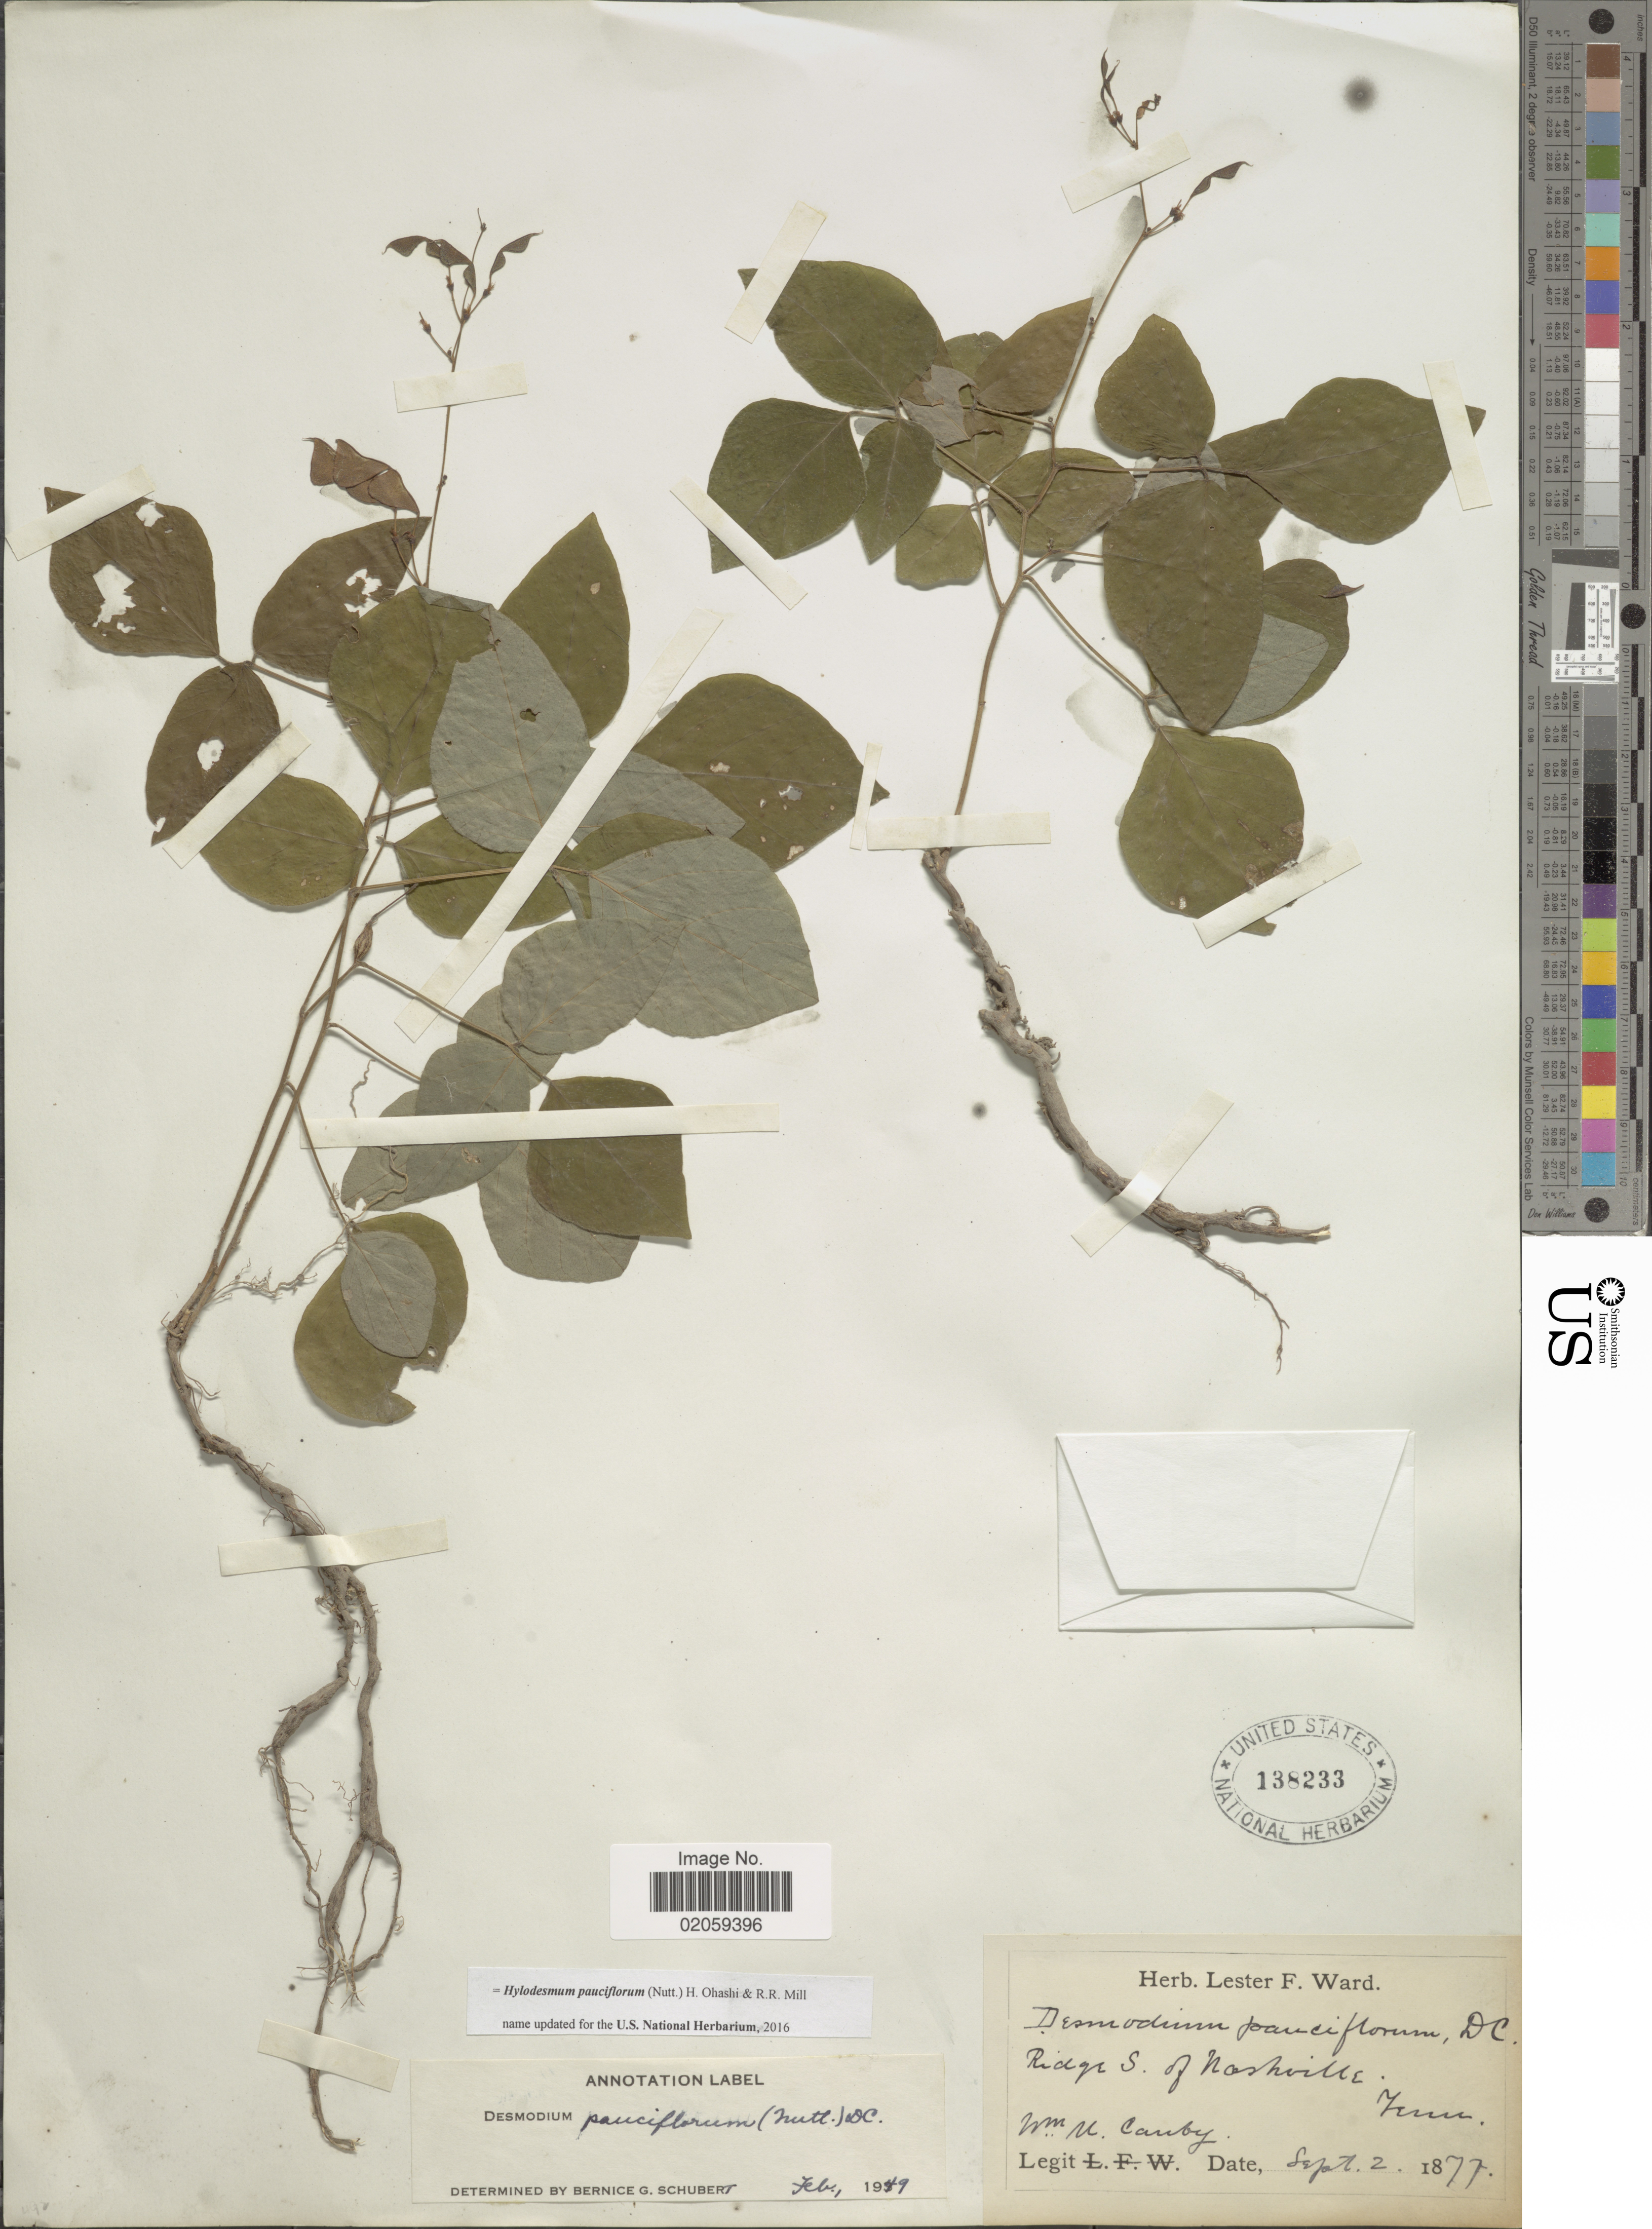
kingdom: Plantae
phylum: Tracheophyta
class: Magnoliopsida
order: Fabales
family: Fabaceae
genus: Hylodesmum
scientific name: Hylodesmum pauciflorum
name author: (Nutt.) H. Ohashi & R.R. Mill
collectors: W. M. Canby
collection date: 1877-09-02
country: United States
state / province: Tennessee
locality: Ridge S of Nashville, Tenn.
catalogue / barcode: US 138233